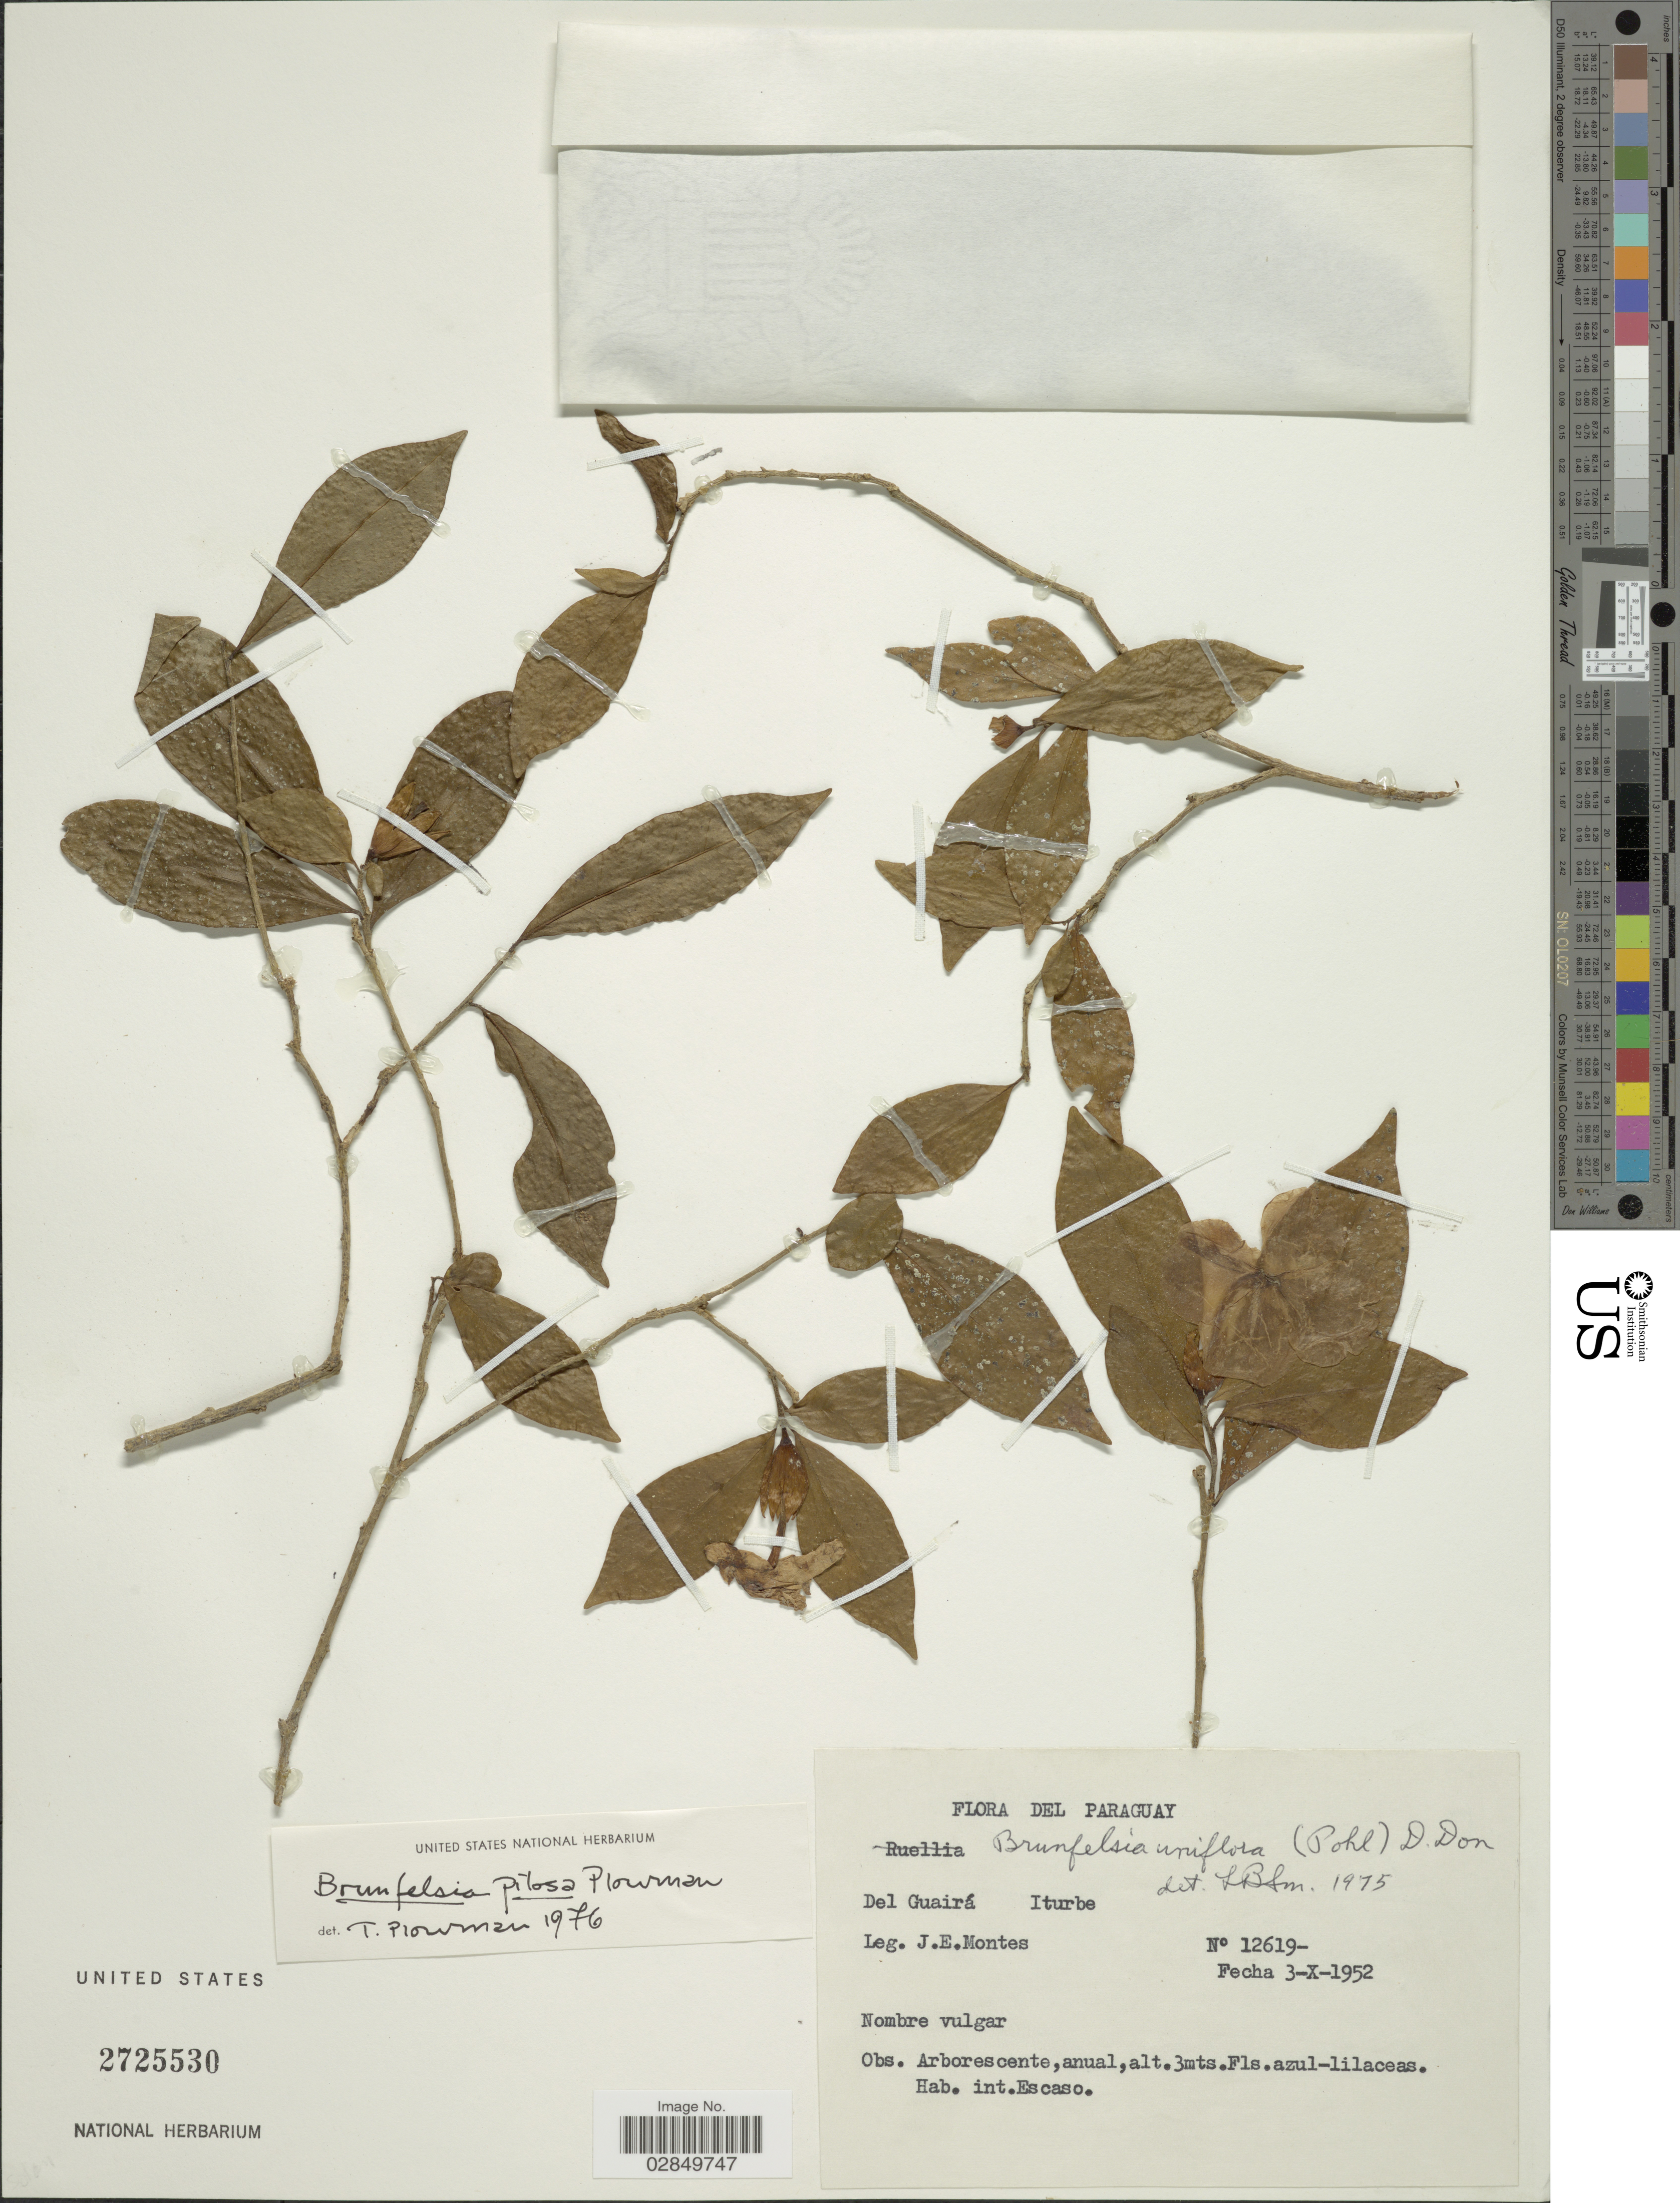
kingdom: Plantae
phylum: Tracheophyta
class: Magnoliopsida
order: Solanales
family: Solanaceae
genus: Brunfelsia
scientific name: Brunfelsia pilosa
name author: Plowman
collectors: J. E. Montes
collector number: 12619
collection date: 1952-10-03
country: Paraguay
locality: Del Guairá, Iturbe.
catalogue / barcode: US 2725530